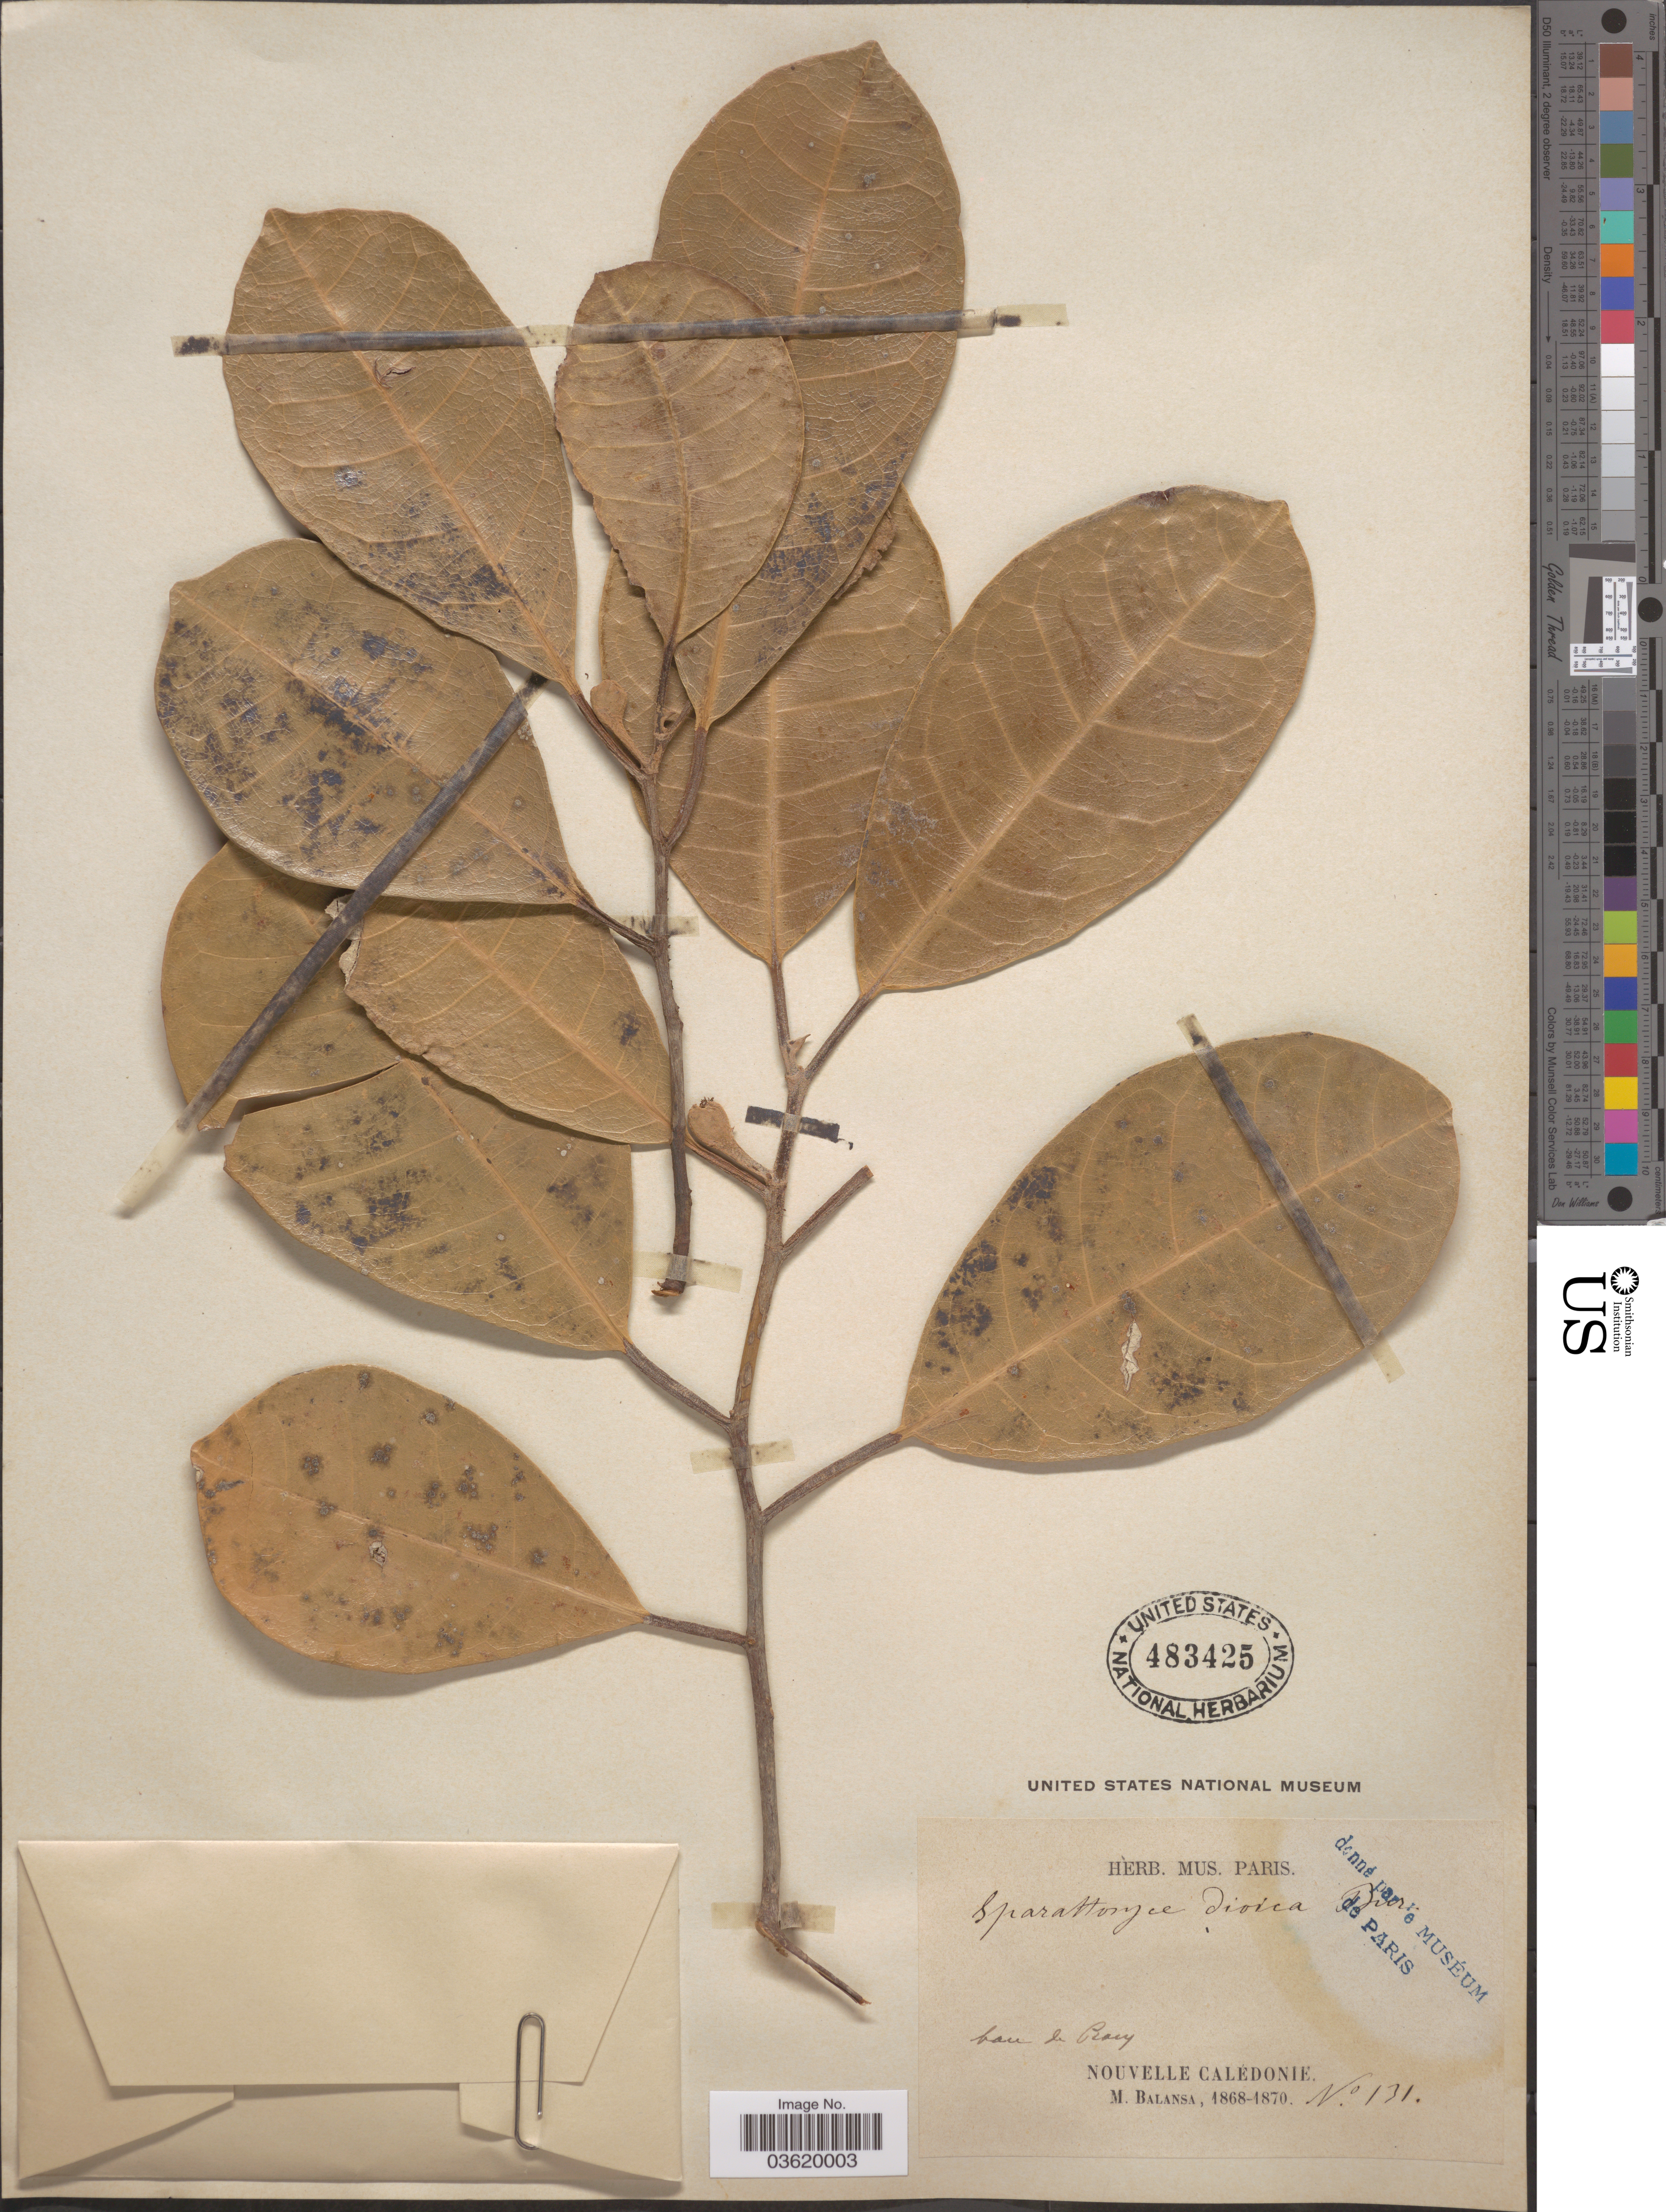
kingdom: Plantae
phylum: Tracheophyta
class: Magnoliopsida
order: Rosales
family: Moraceae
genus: Sparattosyce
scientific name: Sparattosyce dioica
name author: Bureau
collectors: B. Balansa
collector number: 131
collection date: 1868/1870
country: New Caledonia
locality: Bau and Prasy.* Nouvelle Calédonie.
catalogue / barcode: US 483425